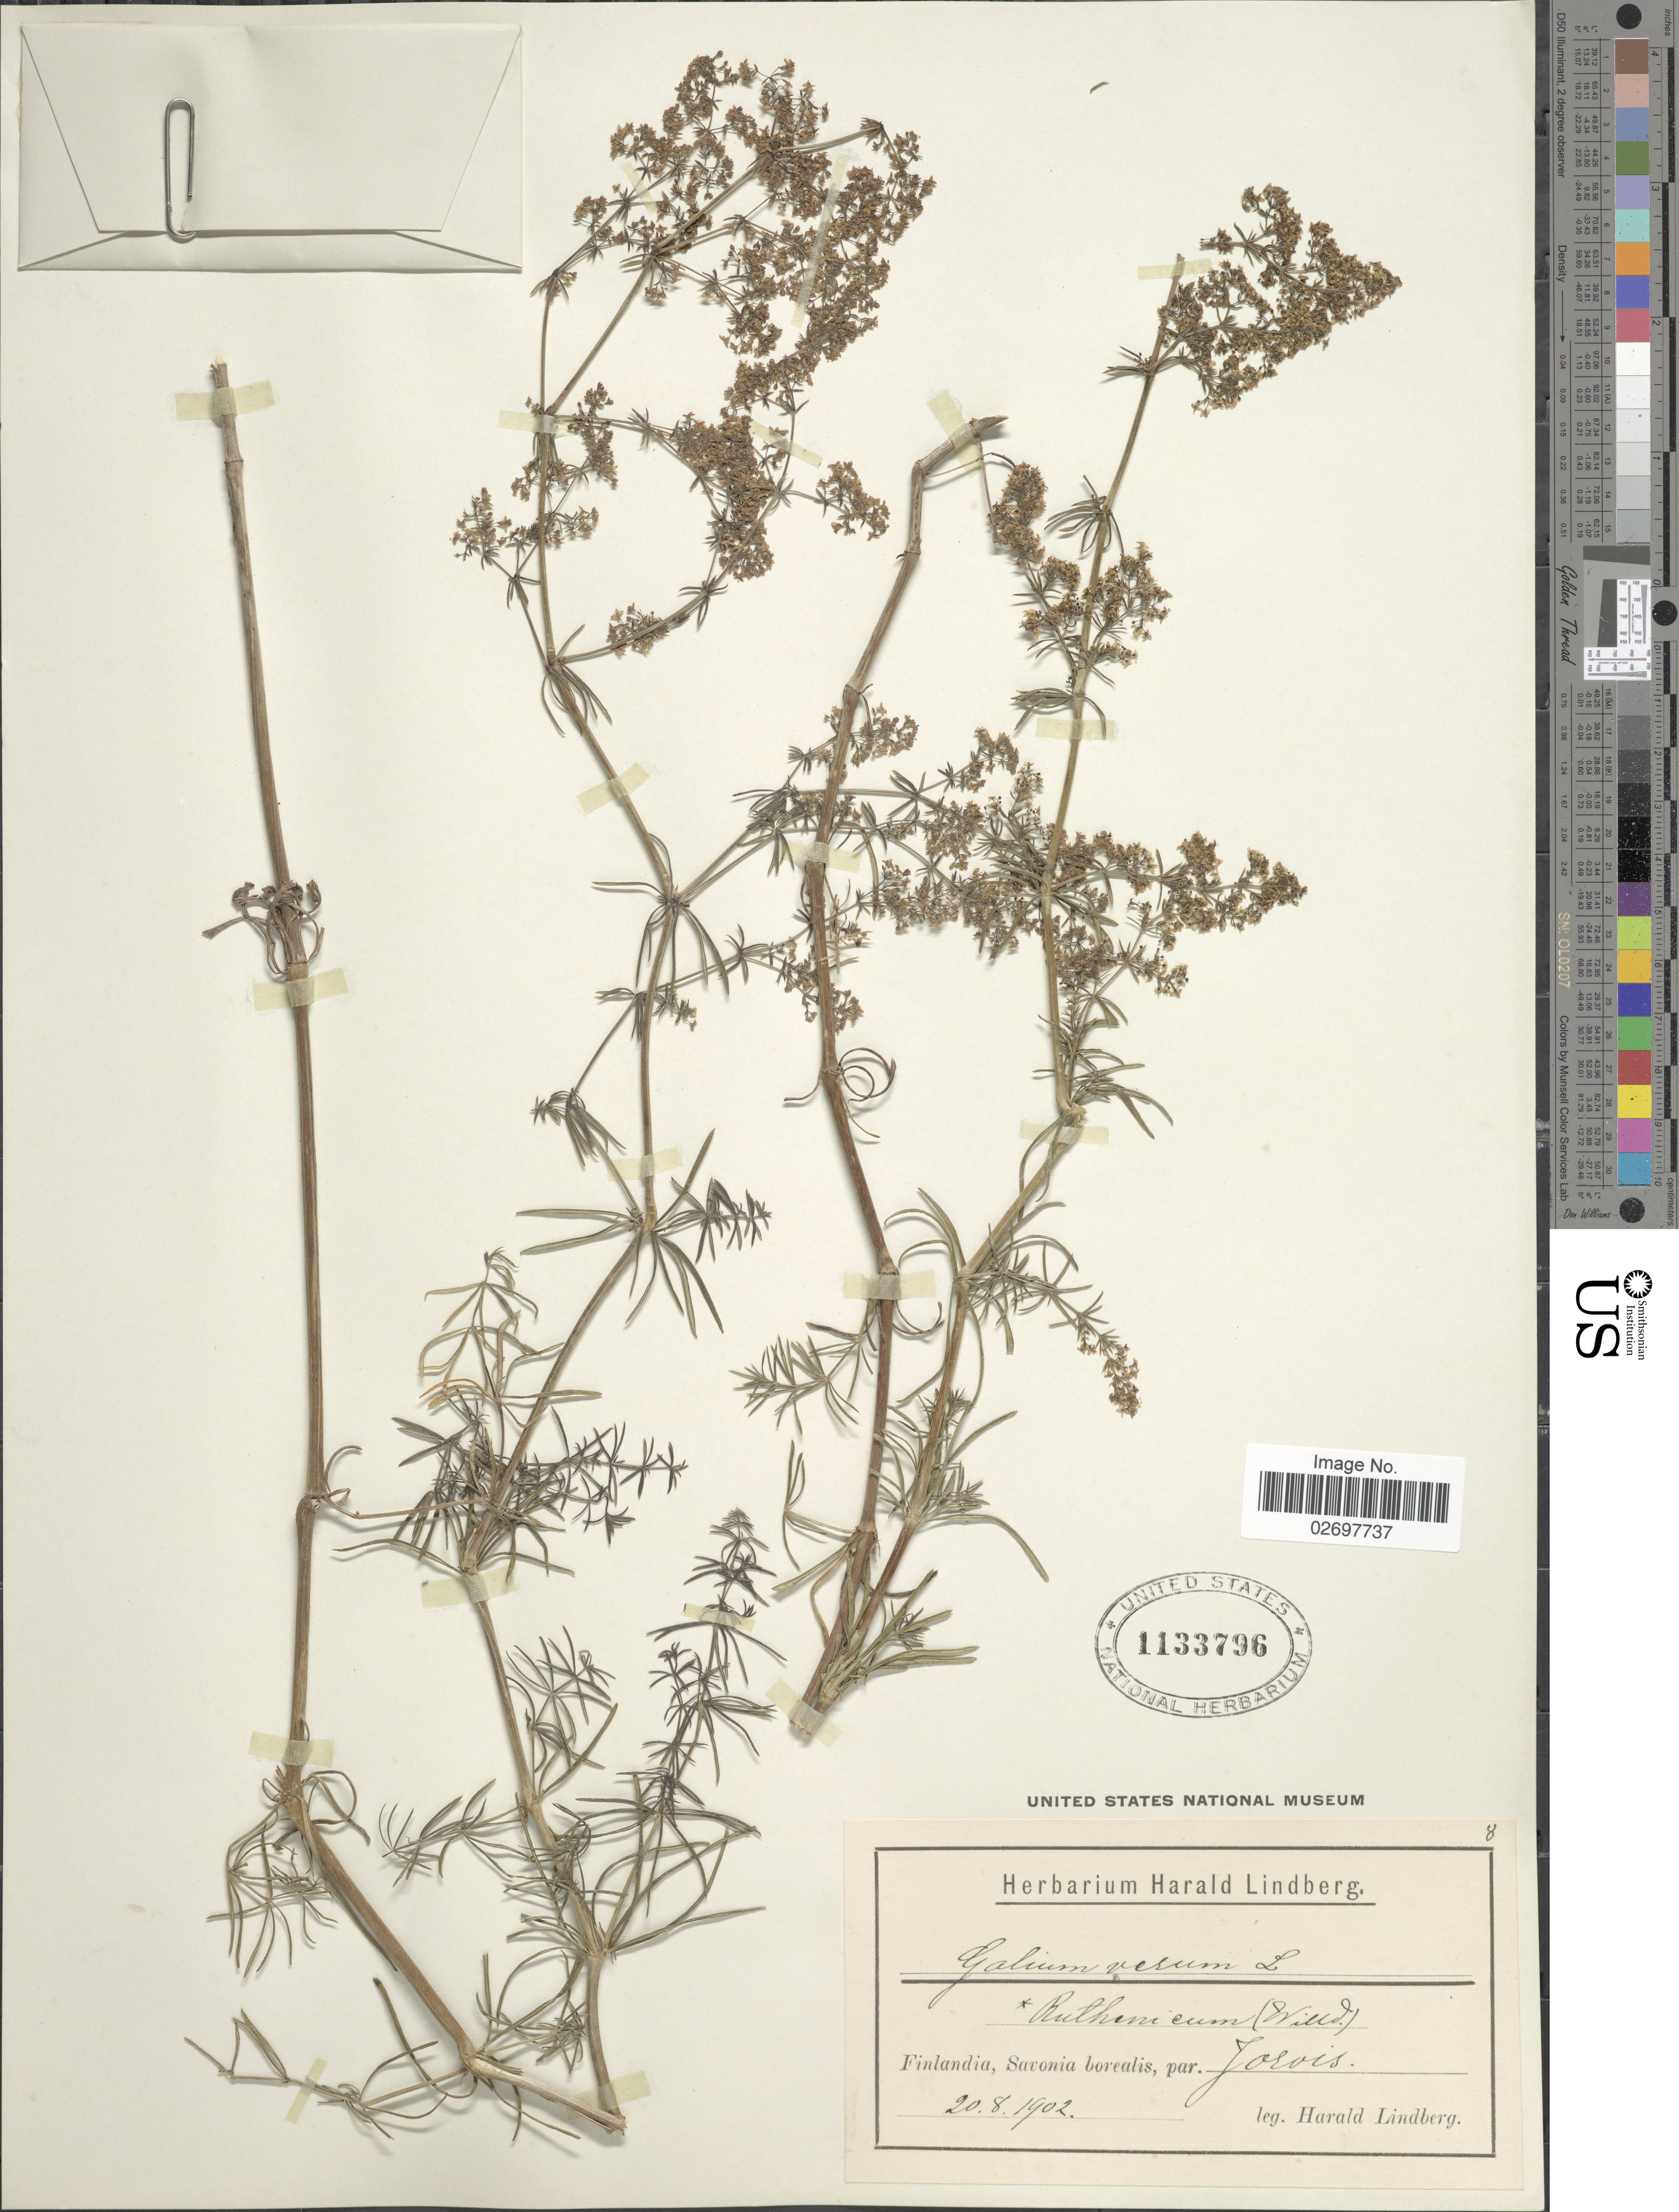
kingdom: Plantae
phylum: Tracheophyta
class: Magnoliopsida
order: Gentianales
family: Rubiaceae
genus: Galium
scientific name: Galium verum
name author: L.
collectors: H. Lindberg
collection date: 1902-08-20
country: Finland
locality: Finlandia, Savonia borealis, par. Jorois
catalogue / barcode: US 1133796